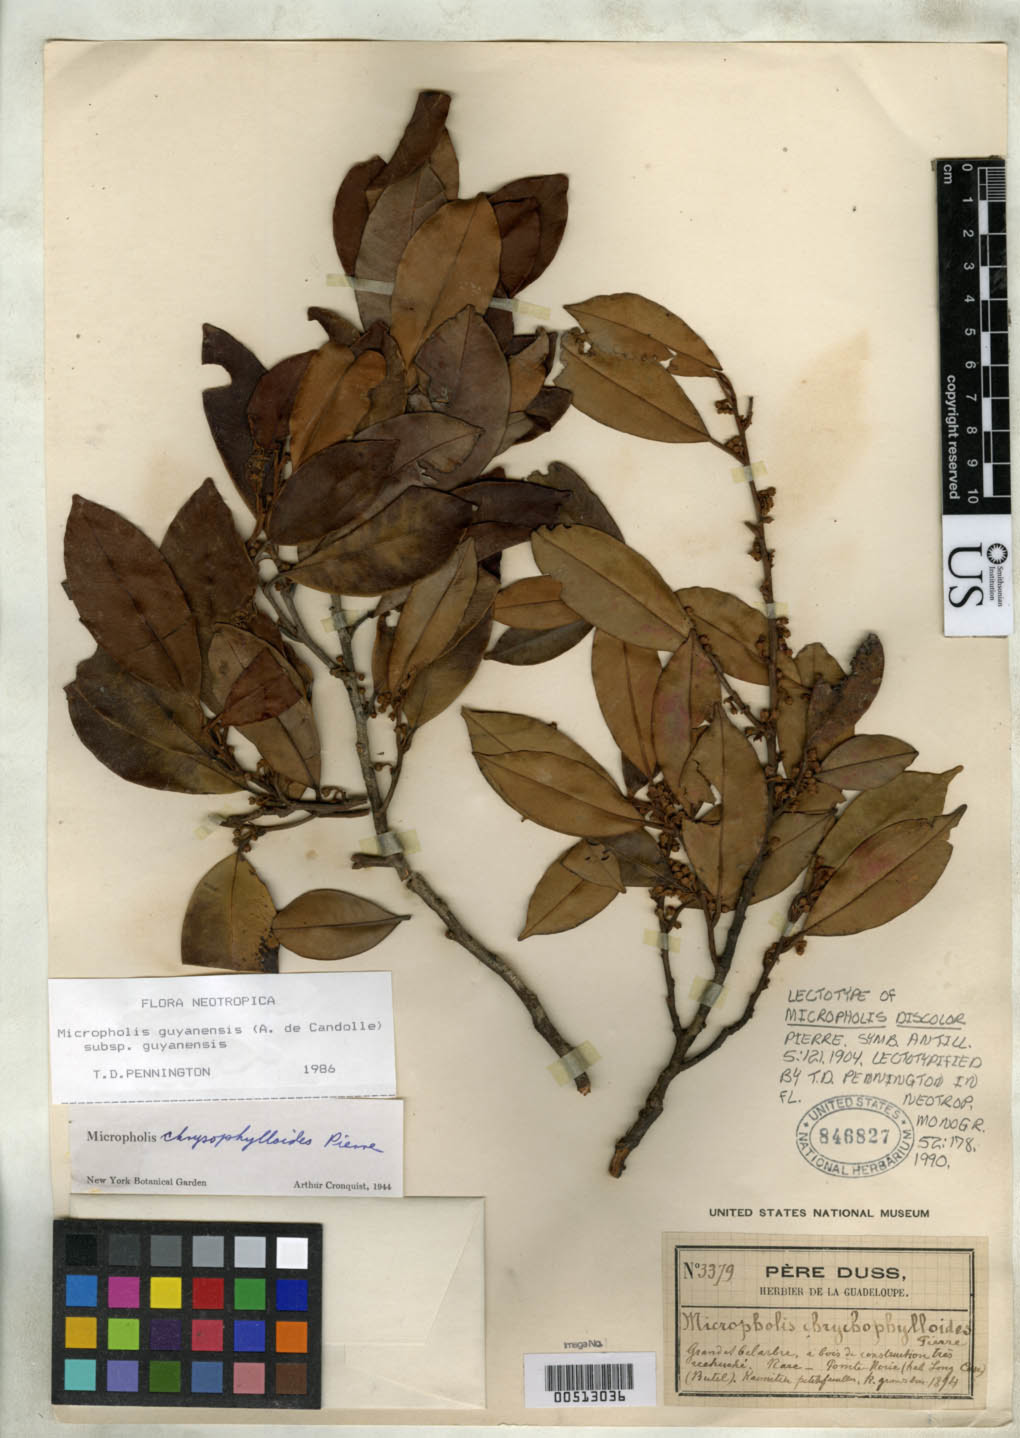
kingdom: Plantae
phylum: Tracheophyta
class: Magnoliopsida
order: Ericales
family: Sapotaceae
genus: Micropholis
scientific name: Micropholis discolor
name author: Pierre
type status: Lectotype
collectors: Père Duss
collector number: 3379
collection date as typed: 1894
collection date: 1894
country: Guadeloupe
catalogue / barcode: US 846827